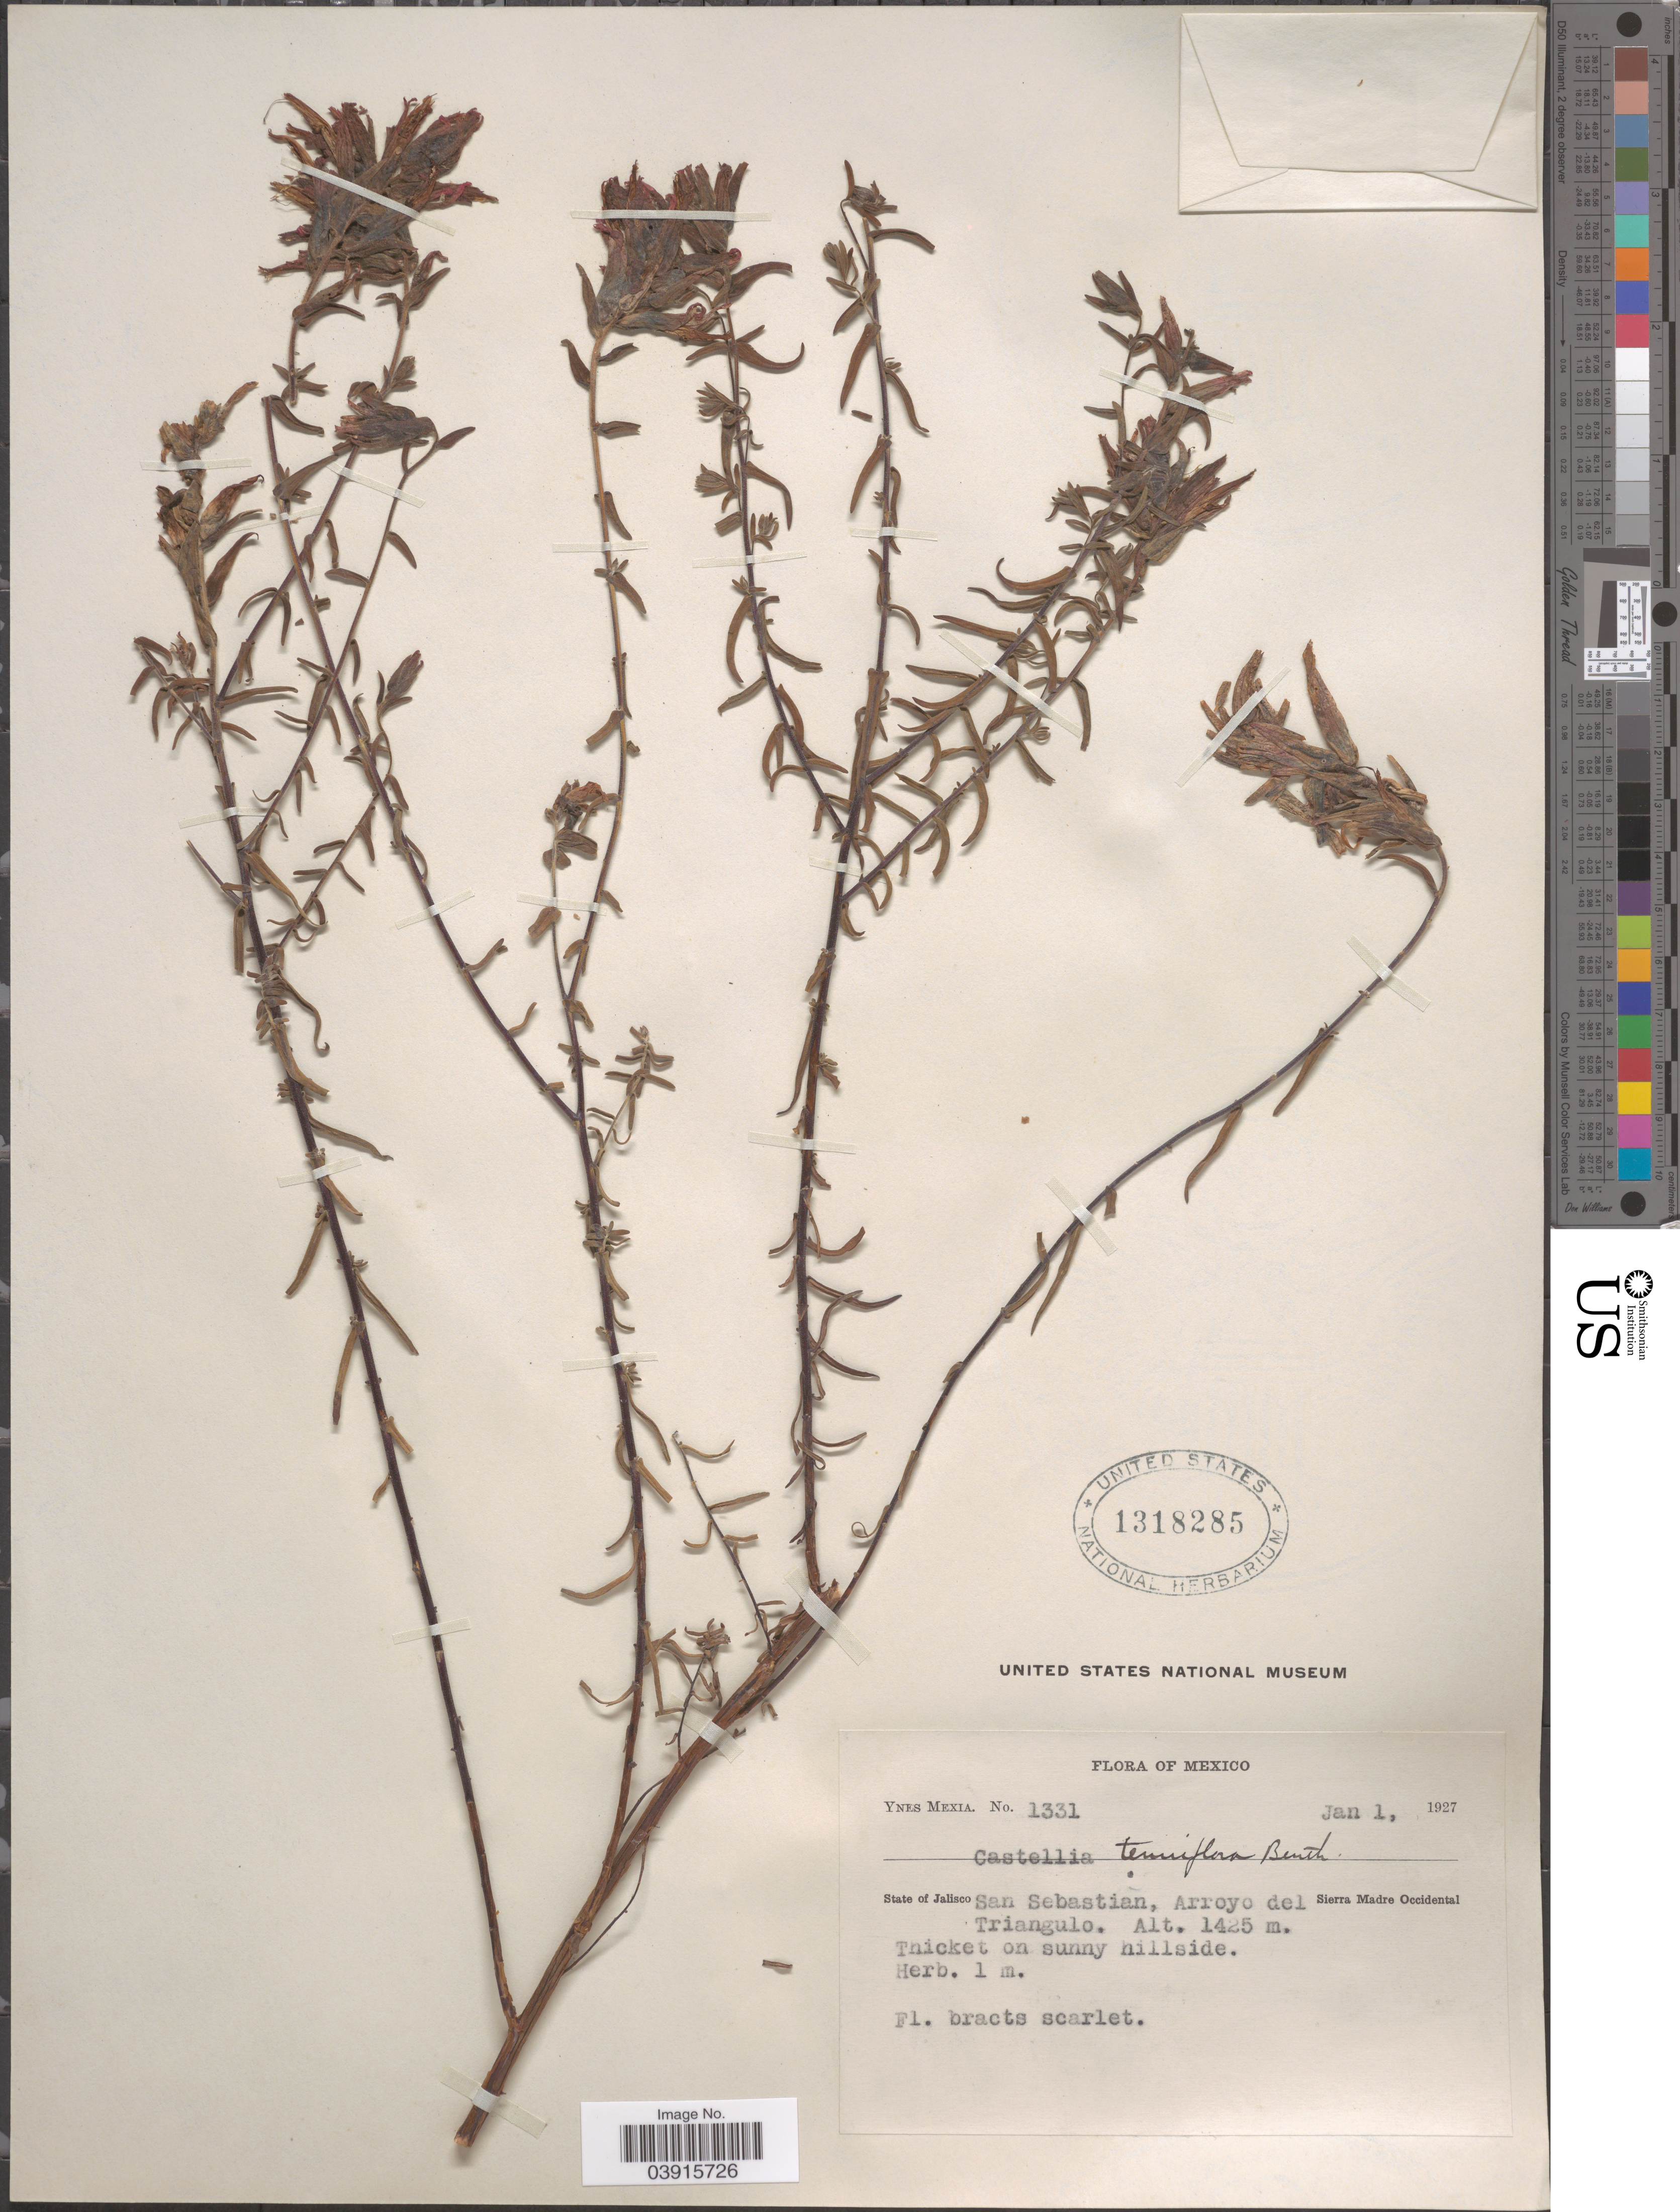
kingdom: Plantae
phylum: Tracheophyta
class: Magnoliopsida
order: Lamiales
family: Orobanchaceae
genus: Castilleja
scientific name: Castilleja tenuiflora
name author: Benth.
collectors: Y. Mexia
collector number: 1331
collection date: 1927-01-01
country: Mexico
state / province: Jalisco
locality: San Sebastian, Arroyo del Sierra Madre Occidental. Triangulo.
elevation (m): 1425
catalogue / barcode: US 1318285